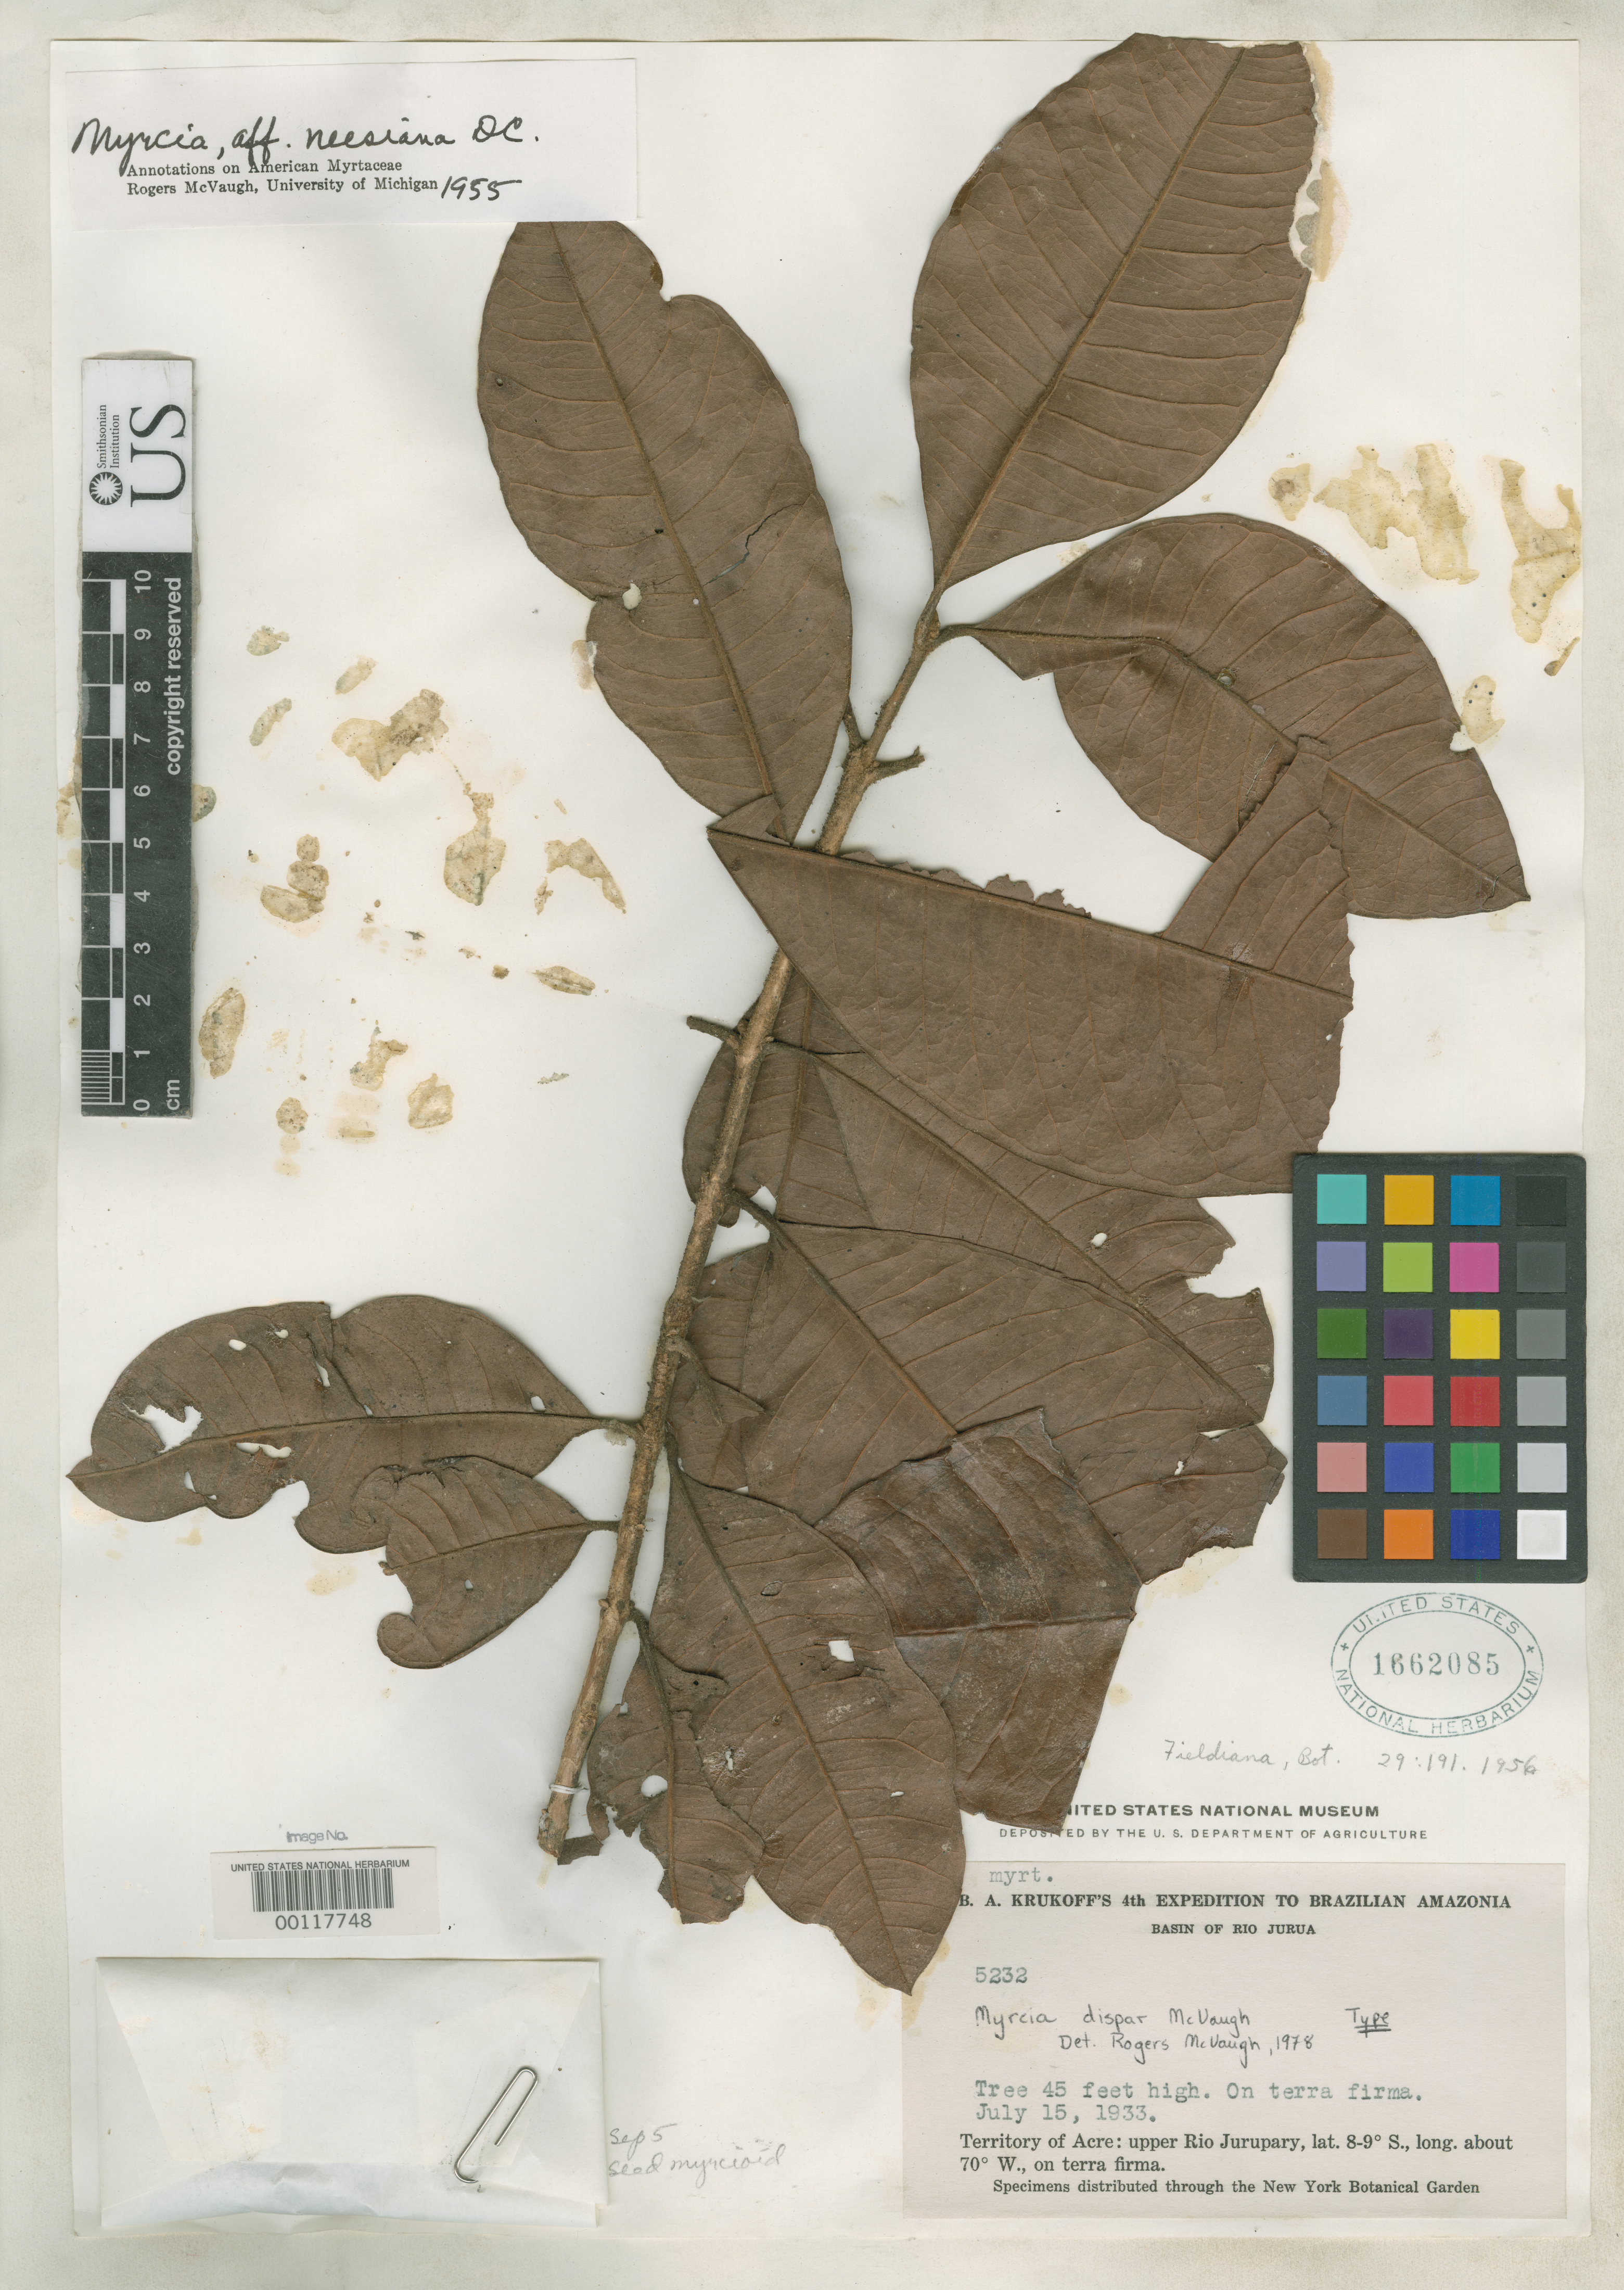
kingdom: Plantae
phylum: Tracheophyta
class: Magnoliopsida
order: Myrtales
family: Myrtaceae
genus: Myrcia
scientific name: Myrcia dispar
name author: McVaugh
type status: Isotype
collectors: B. A. Krukoff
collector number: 5232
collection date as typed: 15 Jul 1933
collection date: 1933-07-15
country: Brazil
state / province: Acre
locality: Upper Rio Jurupary.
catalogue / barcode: US 1662085